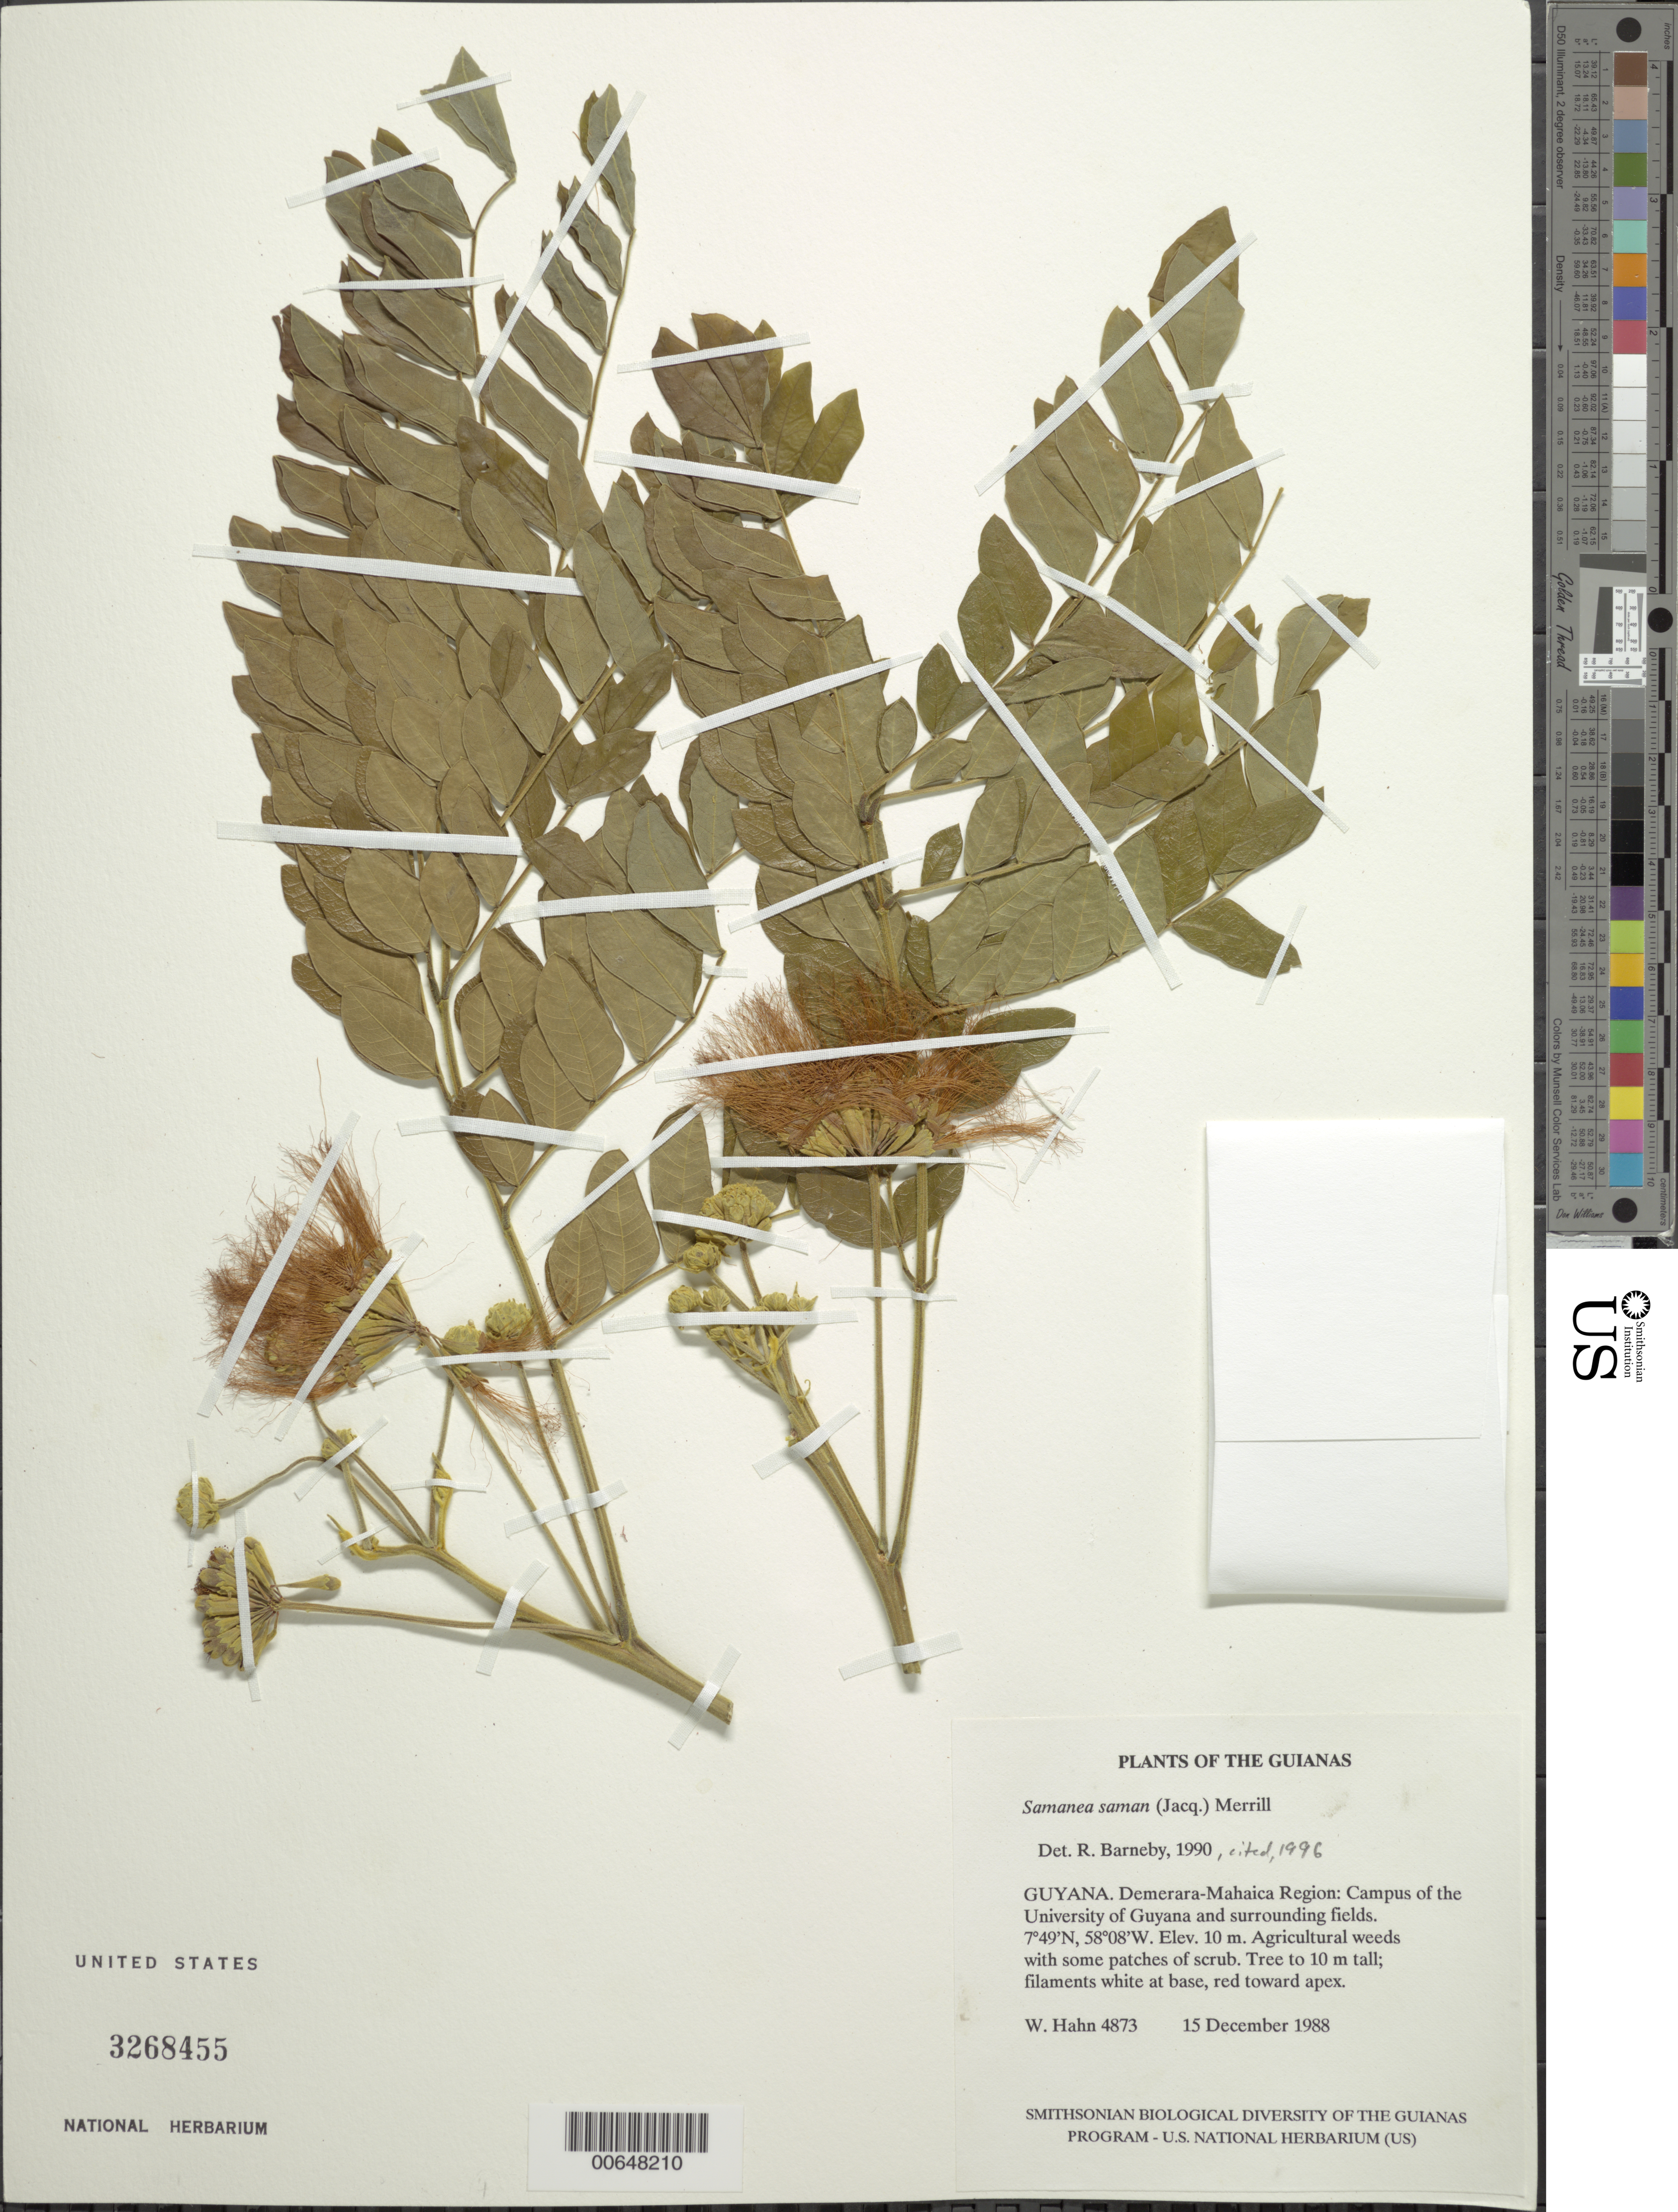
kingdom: Plantae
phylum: Tracheophyta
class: Magnoliopsida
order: Fabales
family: Fabaceae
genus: Samanea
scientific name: Samanea saman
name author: (Jacq.) Merr.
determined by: Barneby, Rupert C., (NY)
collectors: W. Hahn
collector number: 4873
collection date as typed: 15 December 1988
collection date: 1988-12-15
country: Guyana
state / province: Demerara-Mahaica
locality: Campus of the University of Guyana and surrounding fields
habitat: Agricultural weeds with some patches of scrub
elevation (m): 10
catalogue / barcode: US 3268455